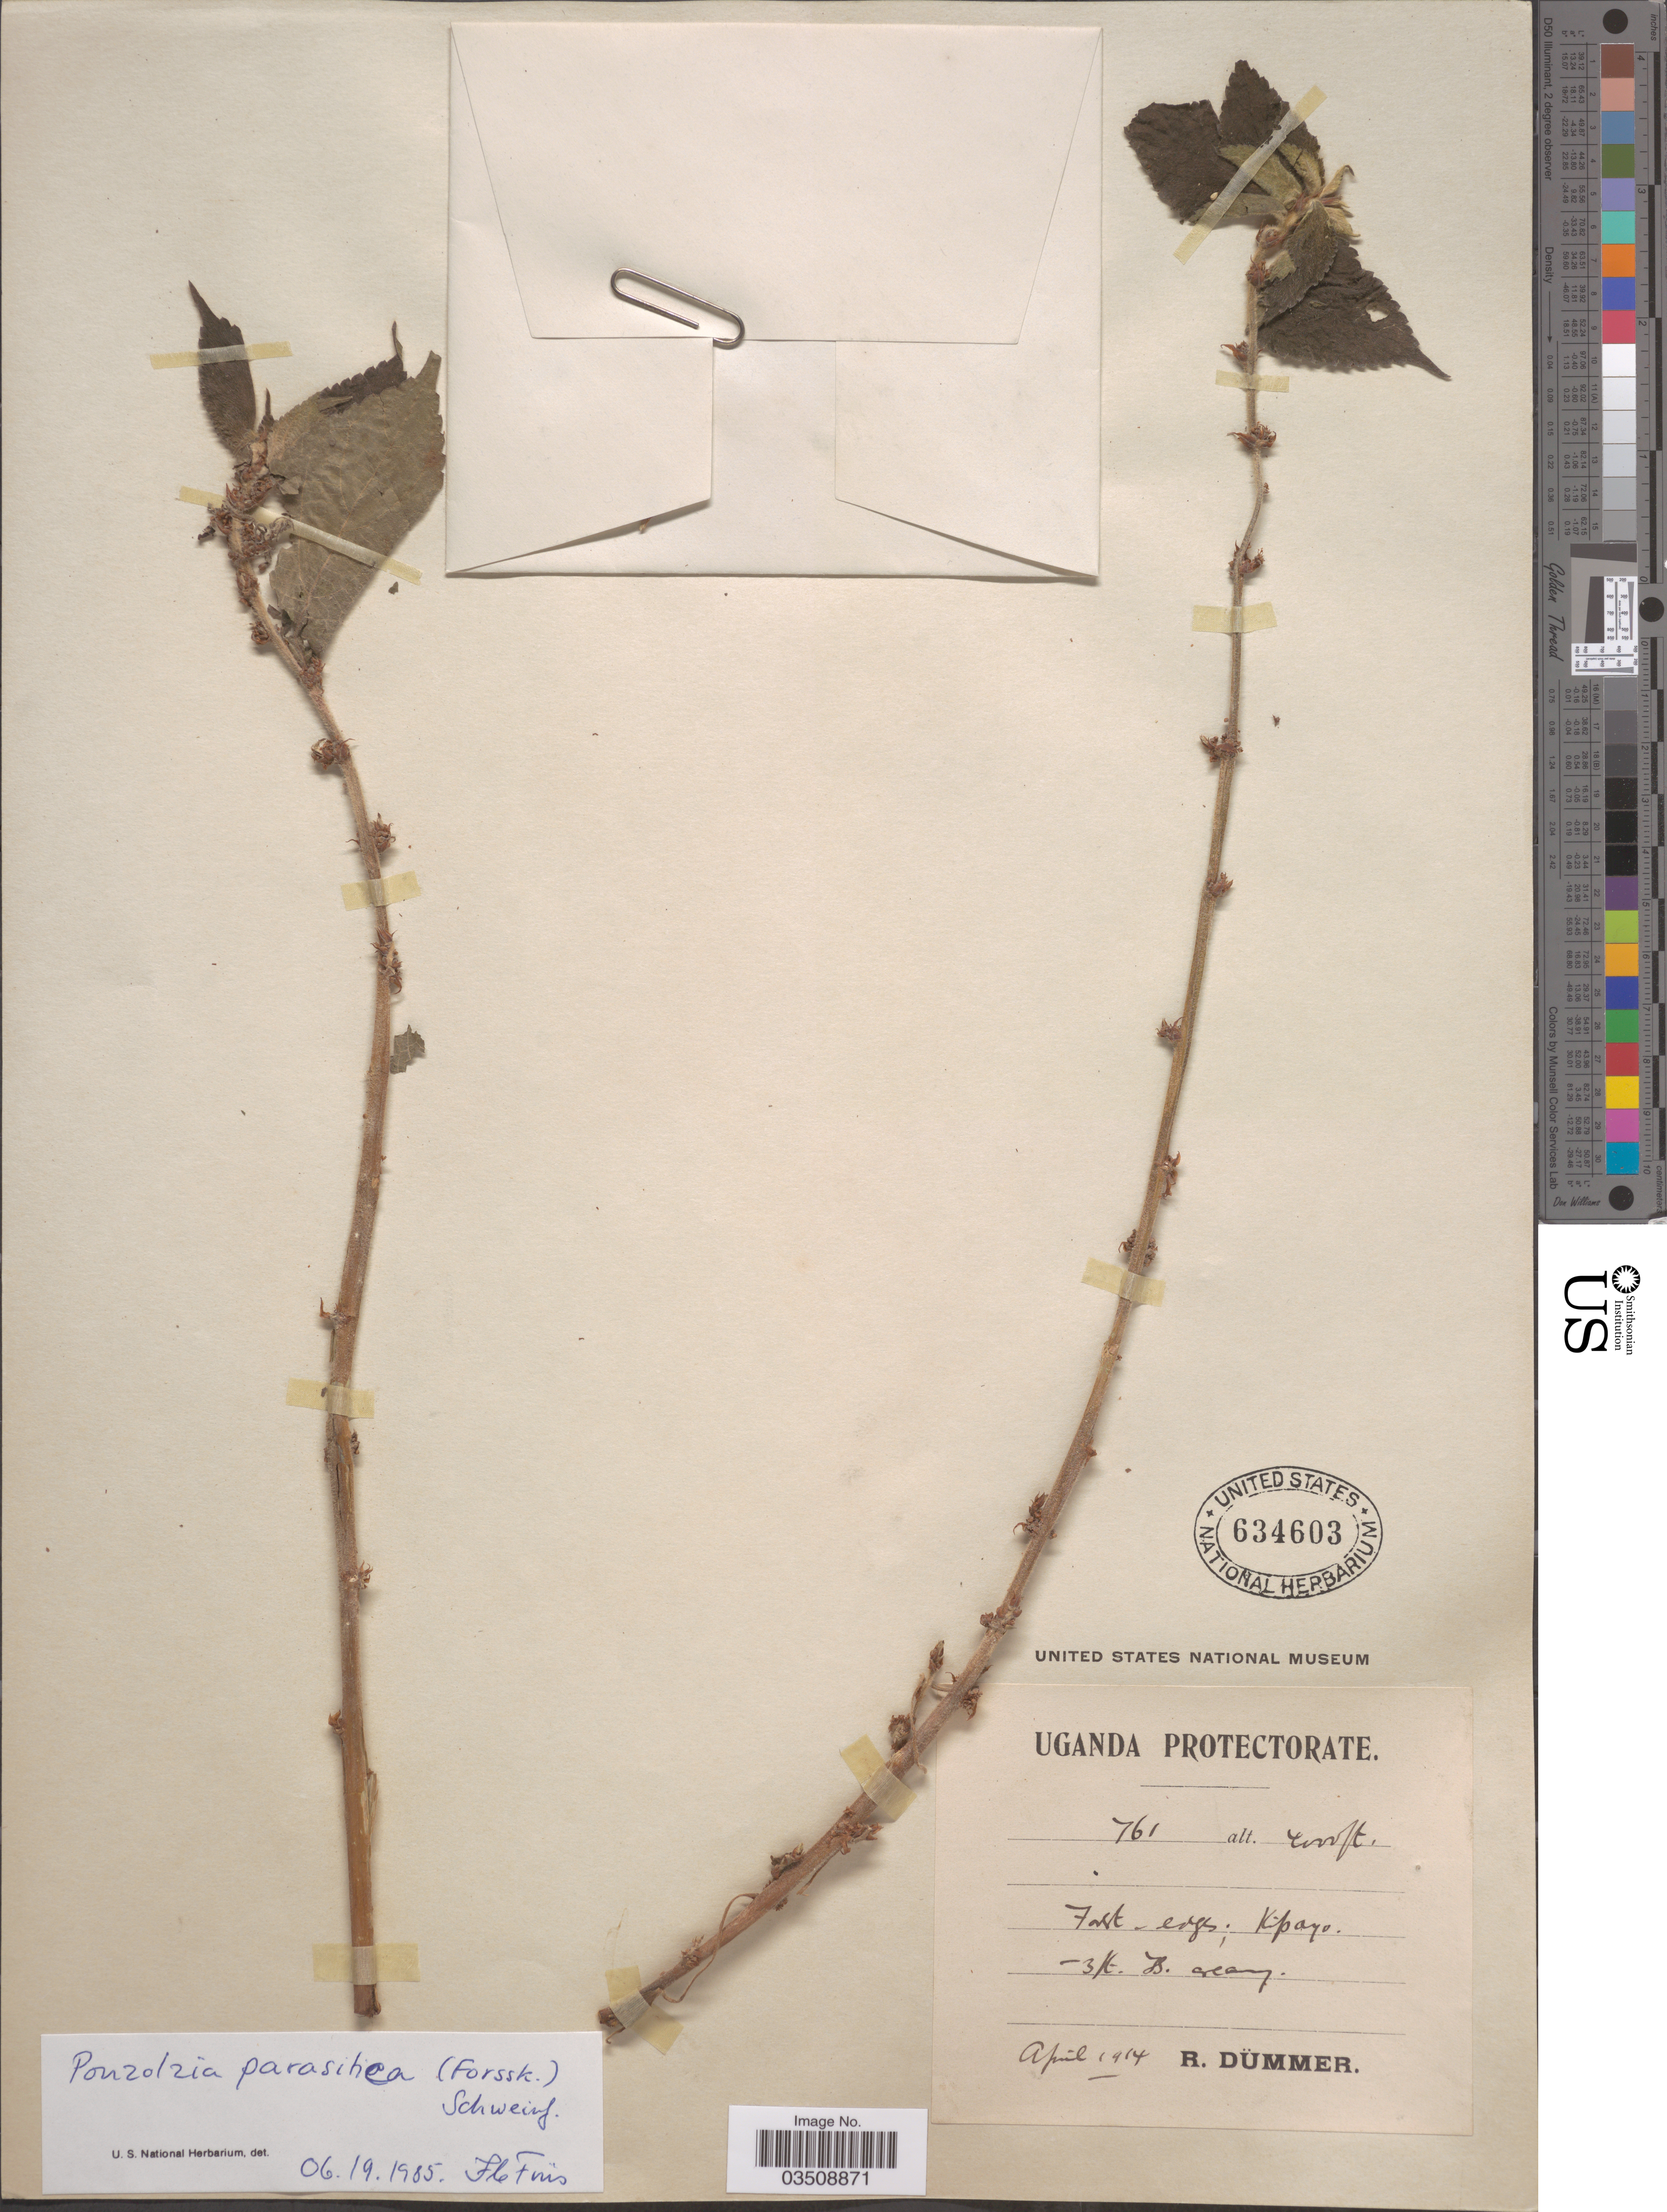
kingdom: Plantae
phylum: Tracheophyta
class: Magnoliopsida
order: Rosales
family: Urticaceae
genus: Pouzolzia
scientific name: Pouzolzia parasitica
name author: (Forssk.) Schweinf.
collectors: R. A. Dümmer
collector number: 761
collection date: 1914-04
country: Uganda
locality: Forst- edges; Kipayo.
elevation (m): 1219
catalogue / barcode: US 634603